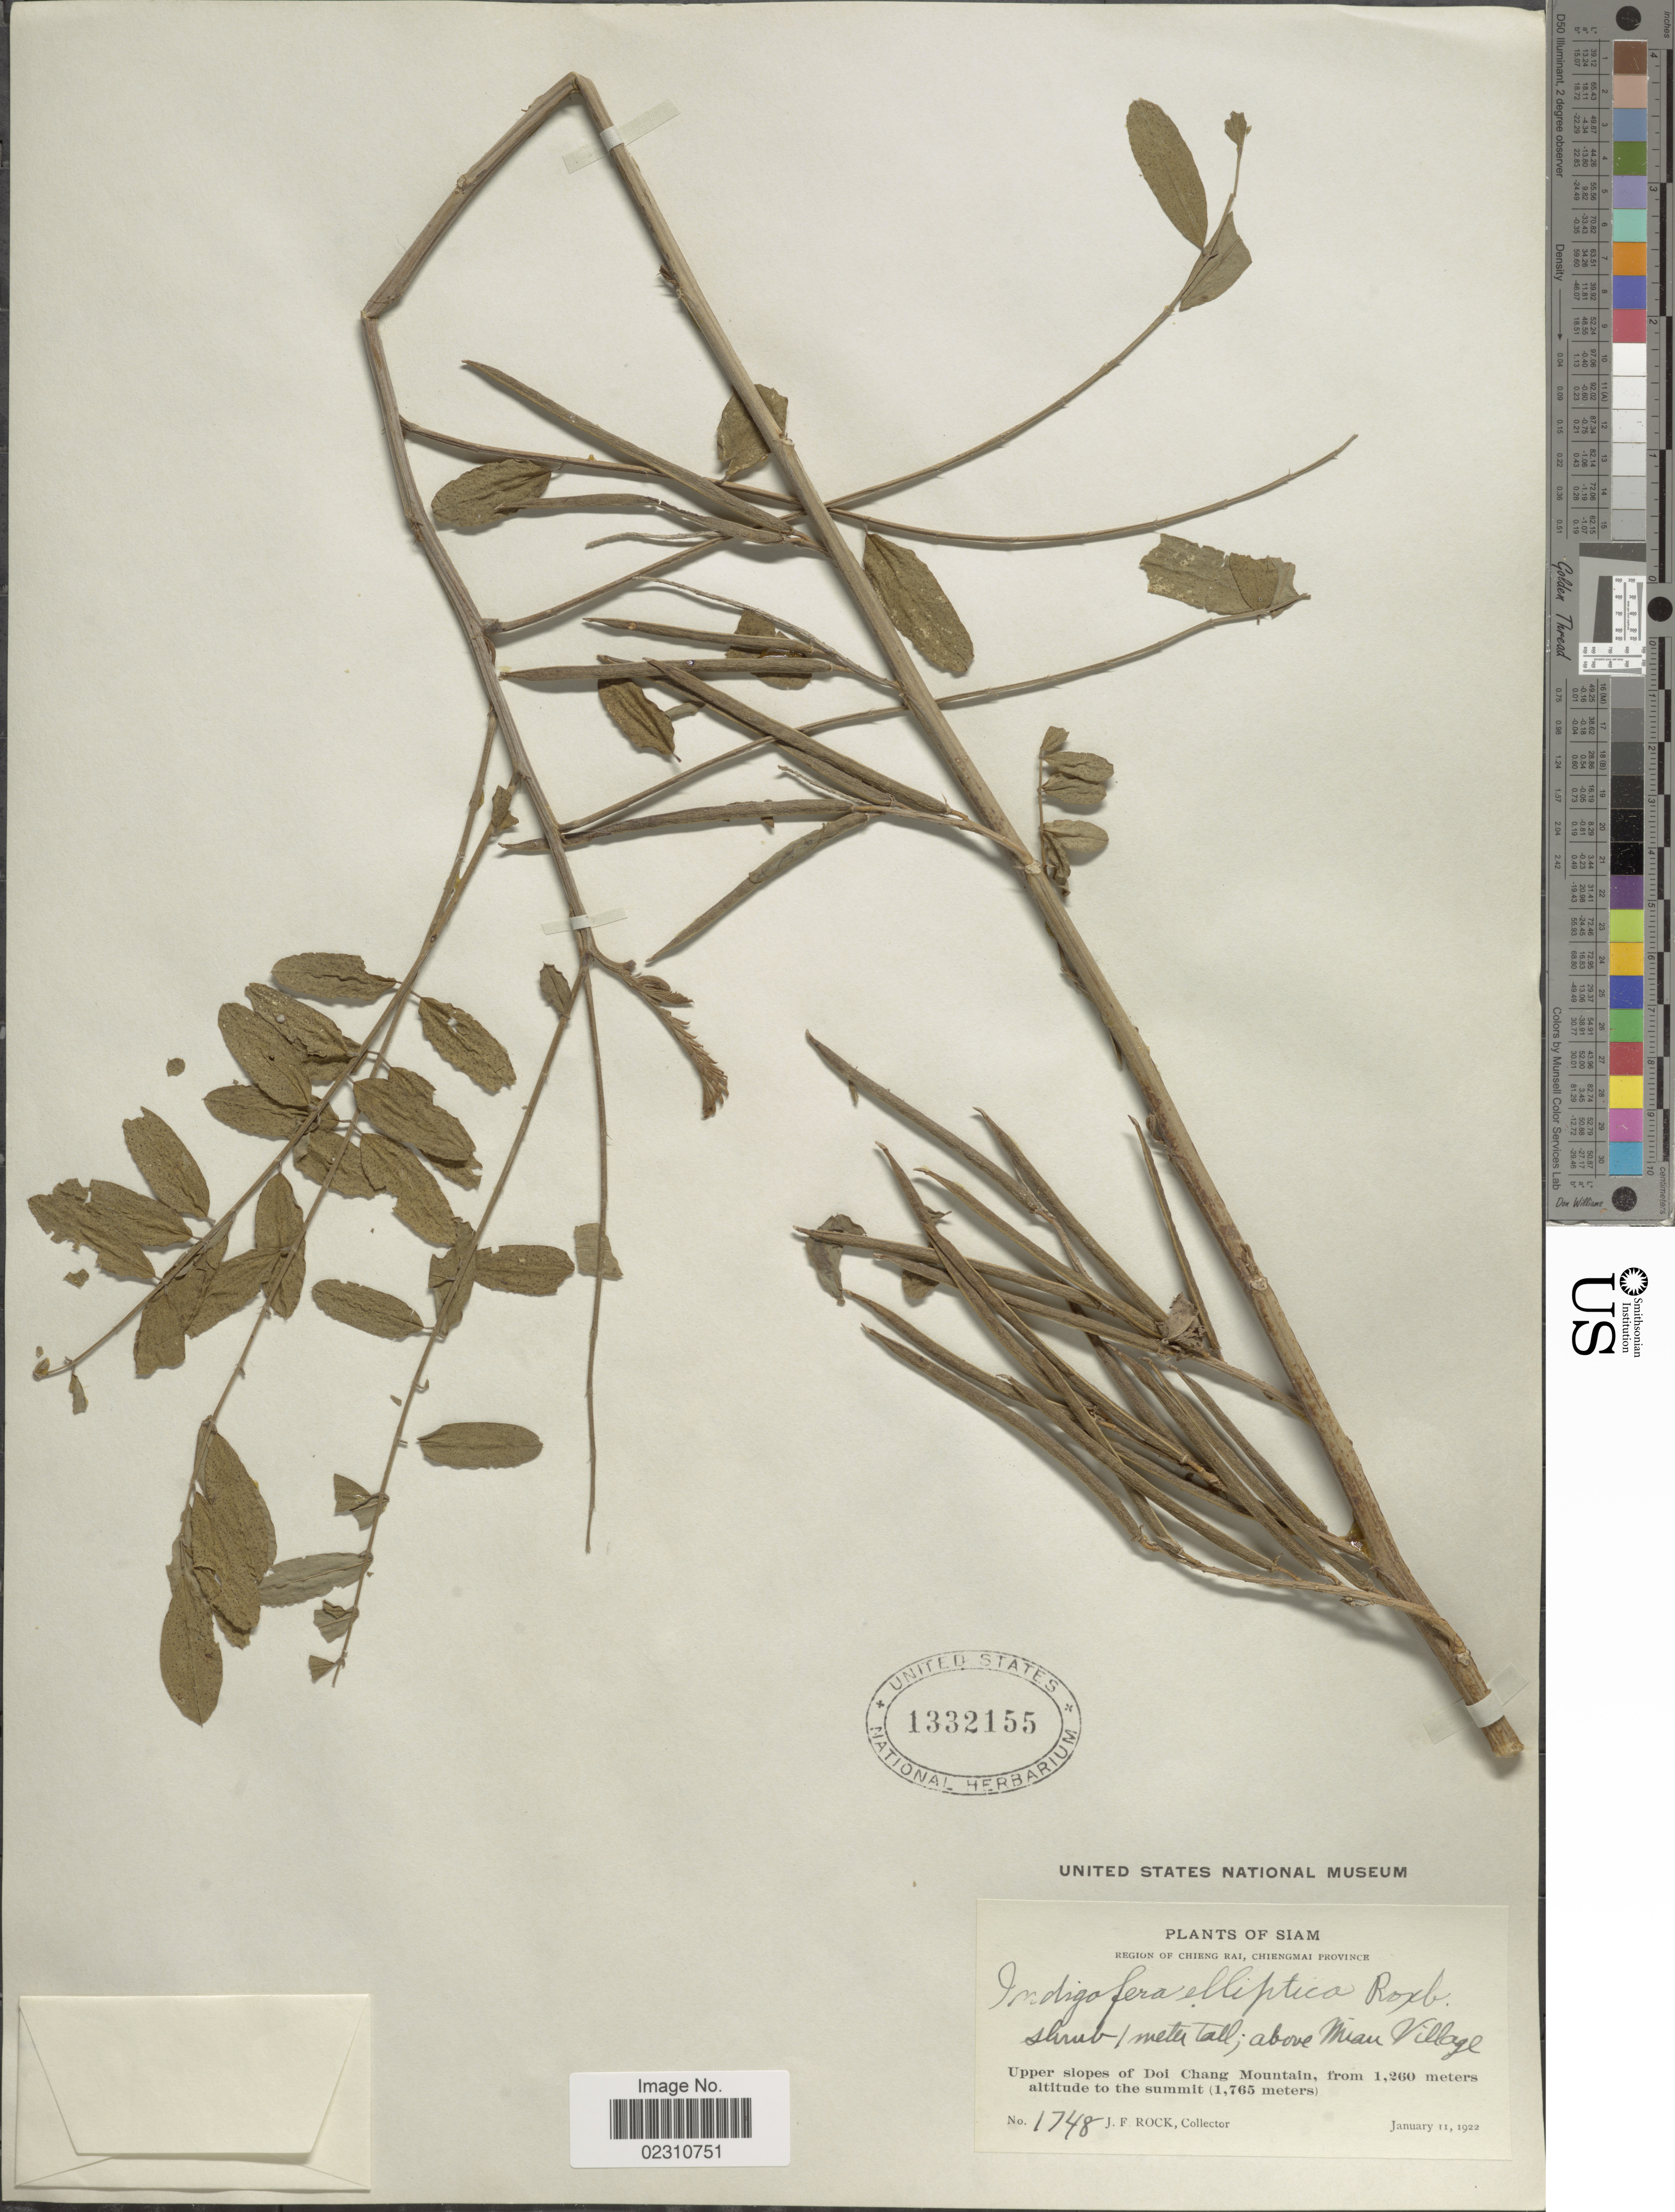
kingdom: Plantae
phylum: Tracheophyta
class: Magnoliopsida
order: Fabales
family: Fabaceae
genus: Indigofera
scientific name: Indigofera cassioides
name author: Röttler ex DC.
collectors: J. Rock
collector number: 1748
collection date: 1922-01-11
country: Thailand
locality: Siam, Upper slopes of Doi Chang Mountain, Region of Chieng Raj, Chiengmai Province.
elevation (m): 1260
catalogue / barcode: US 1332155